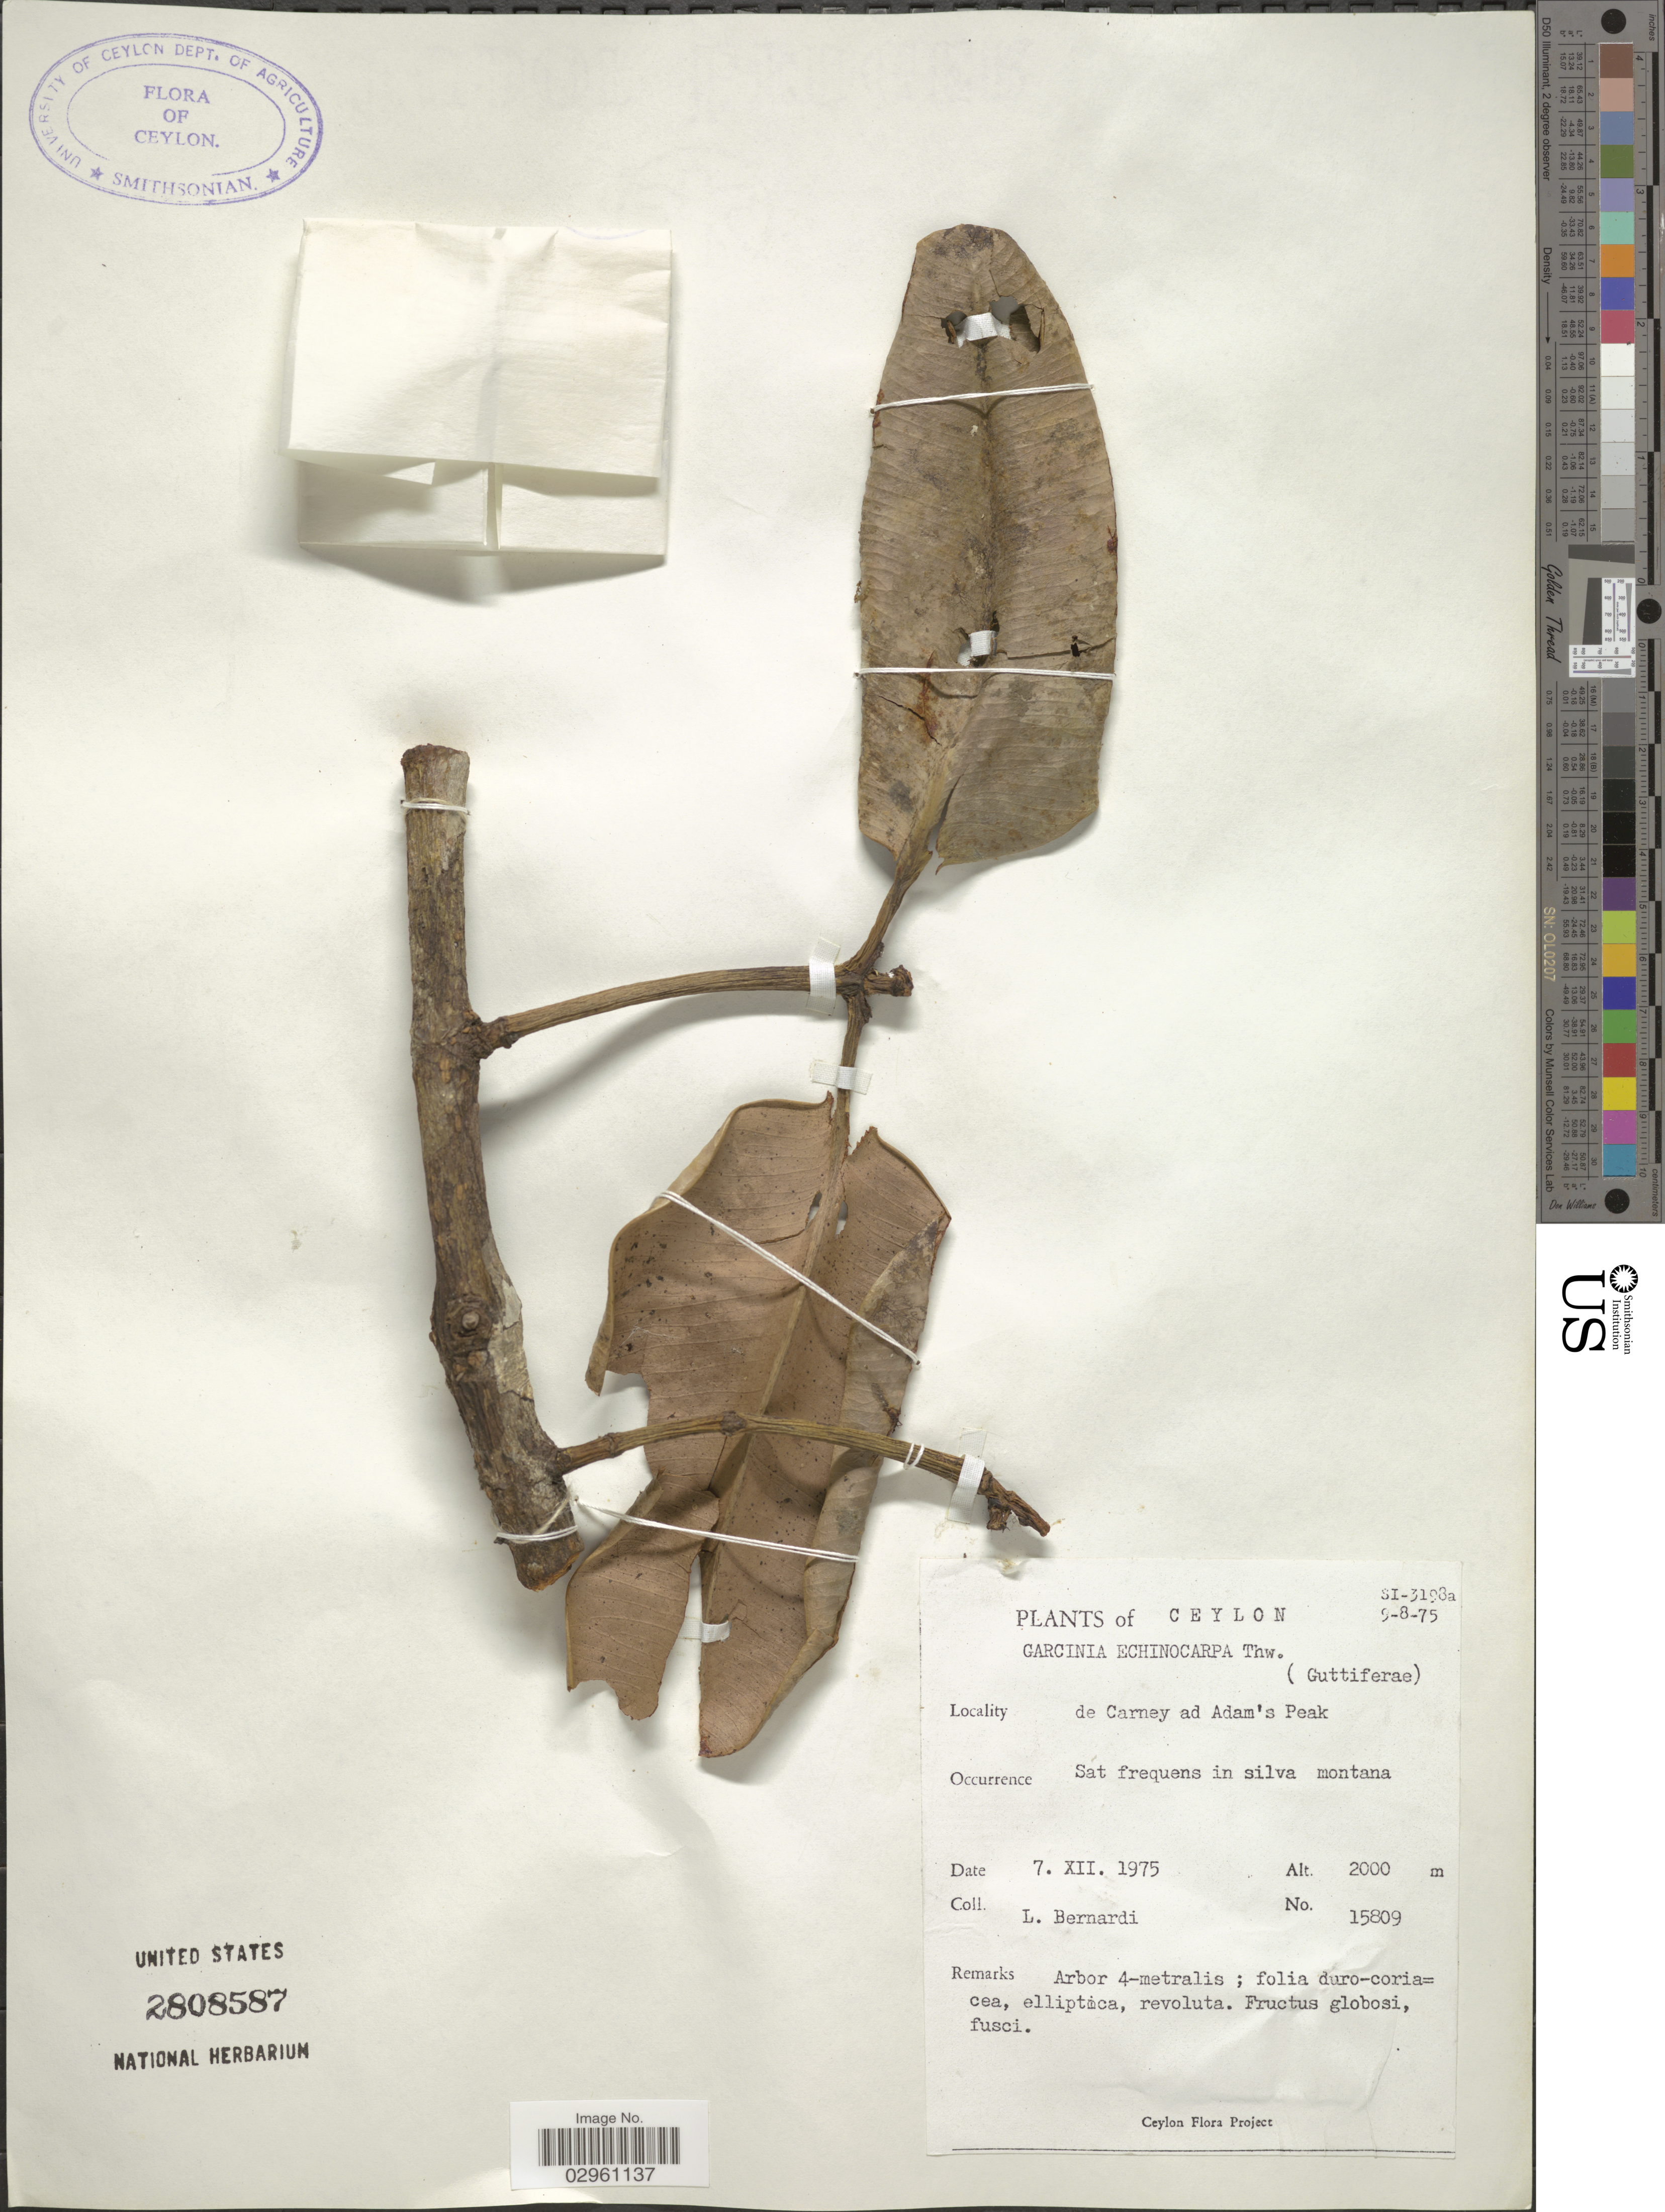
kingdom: Plantae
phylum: Tracheophyta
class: Magnoliopsida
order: Malpighiales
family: Clusiaceae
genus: Garcinia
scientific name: Garcinia echinocarpa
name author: Thwaites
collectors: L. Bernardi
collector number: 15809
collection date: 1975-12-07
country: Sri Lanka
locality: Ceylon. De Carney ad Adam's Peak. Sat frequens in silva montana.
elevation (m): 2000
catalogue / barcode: US 2808587